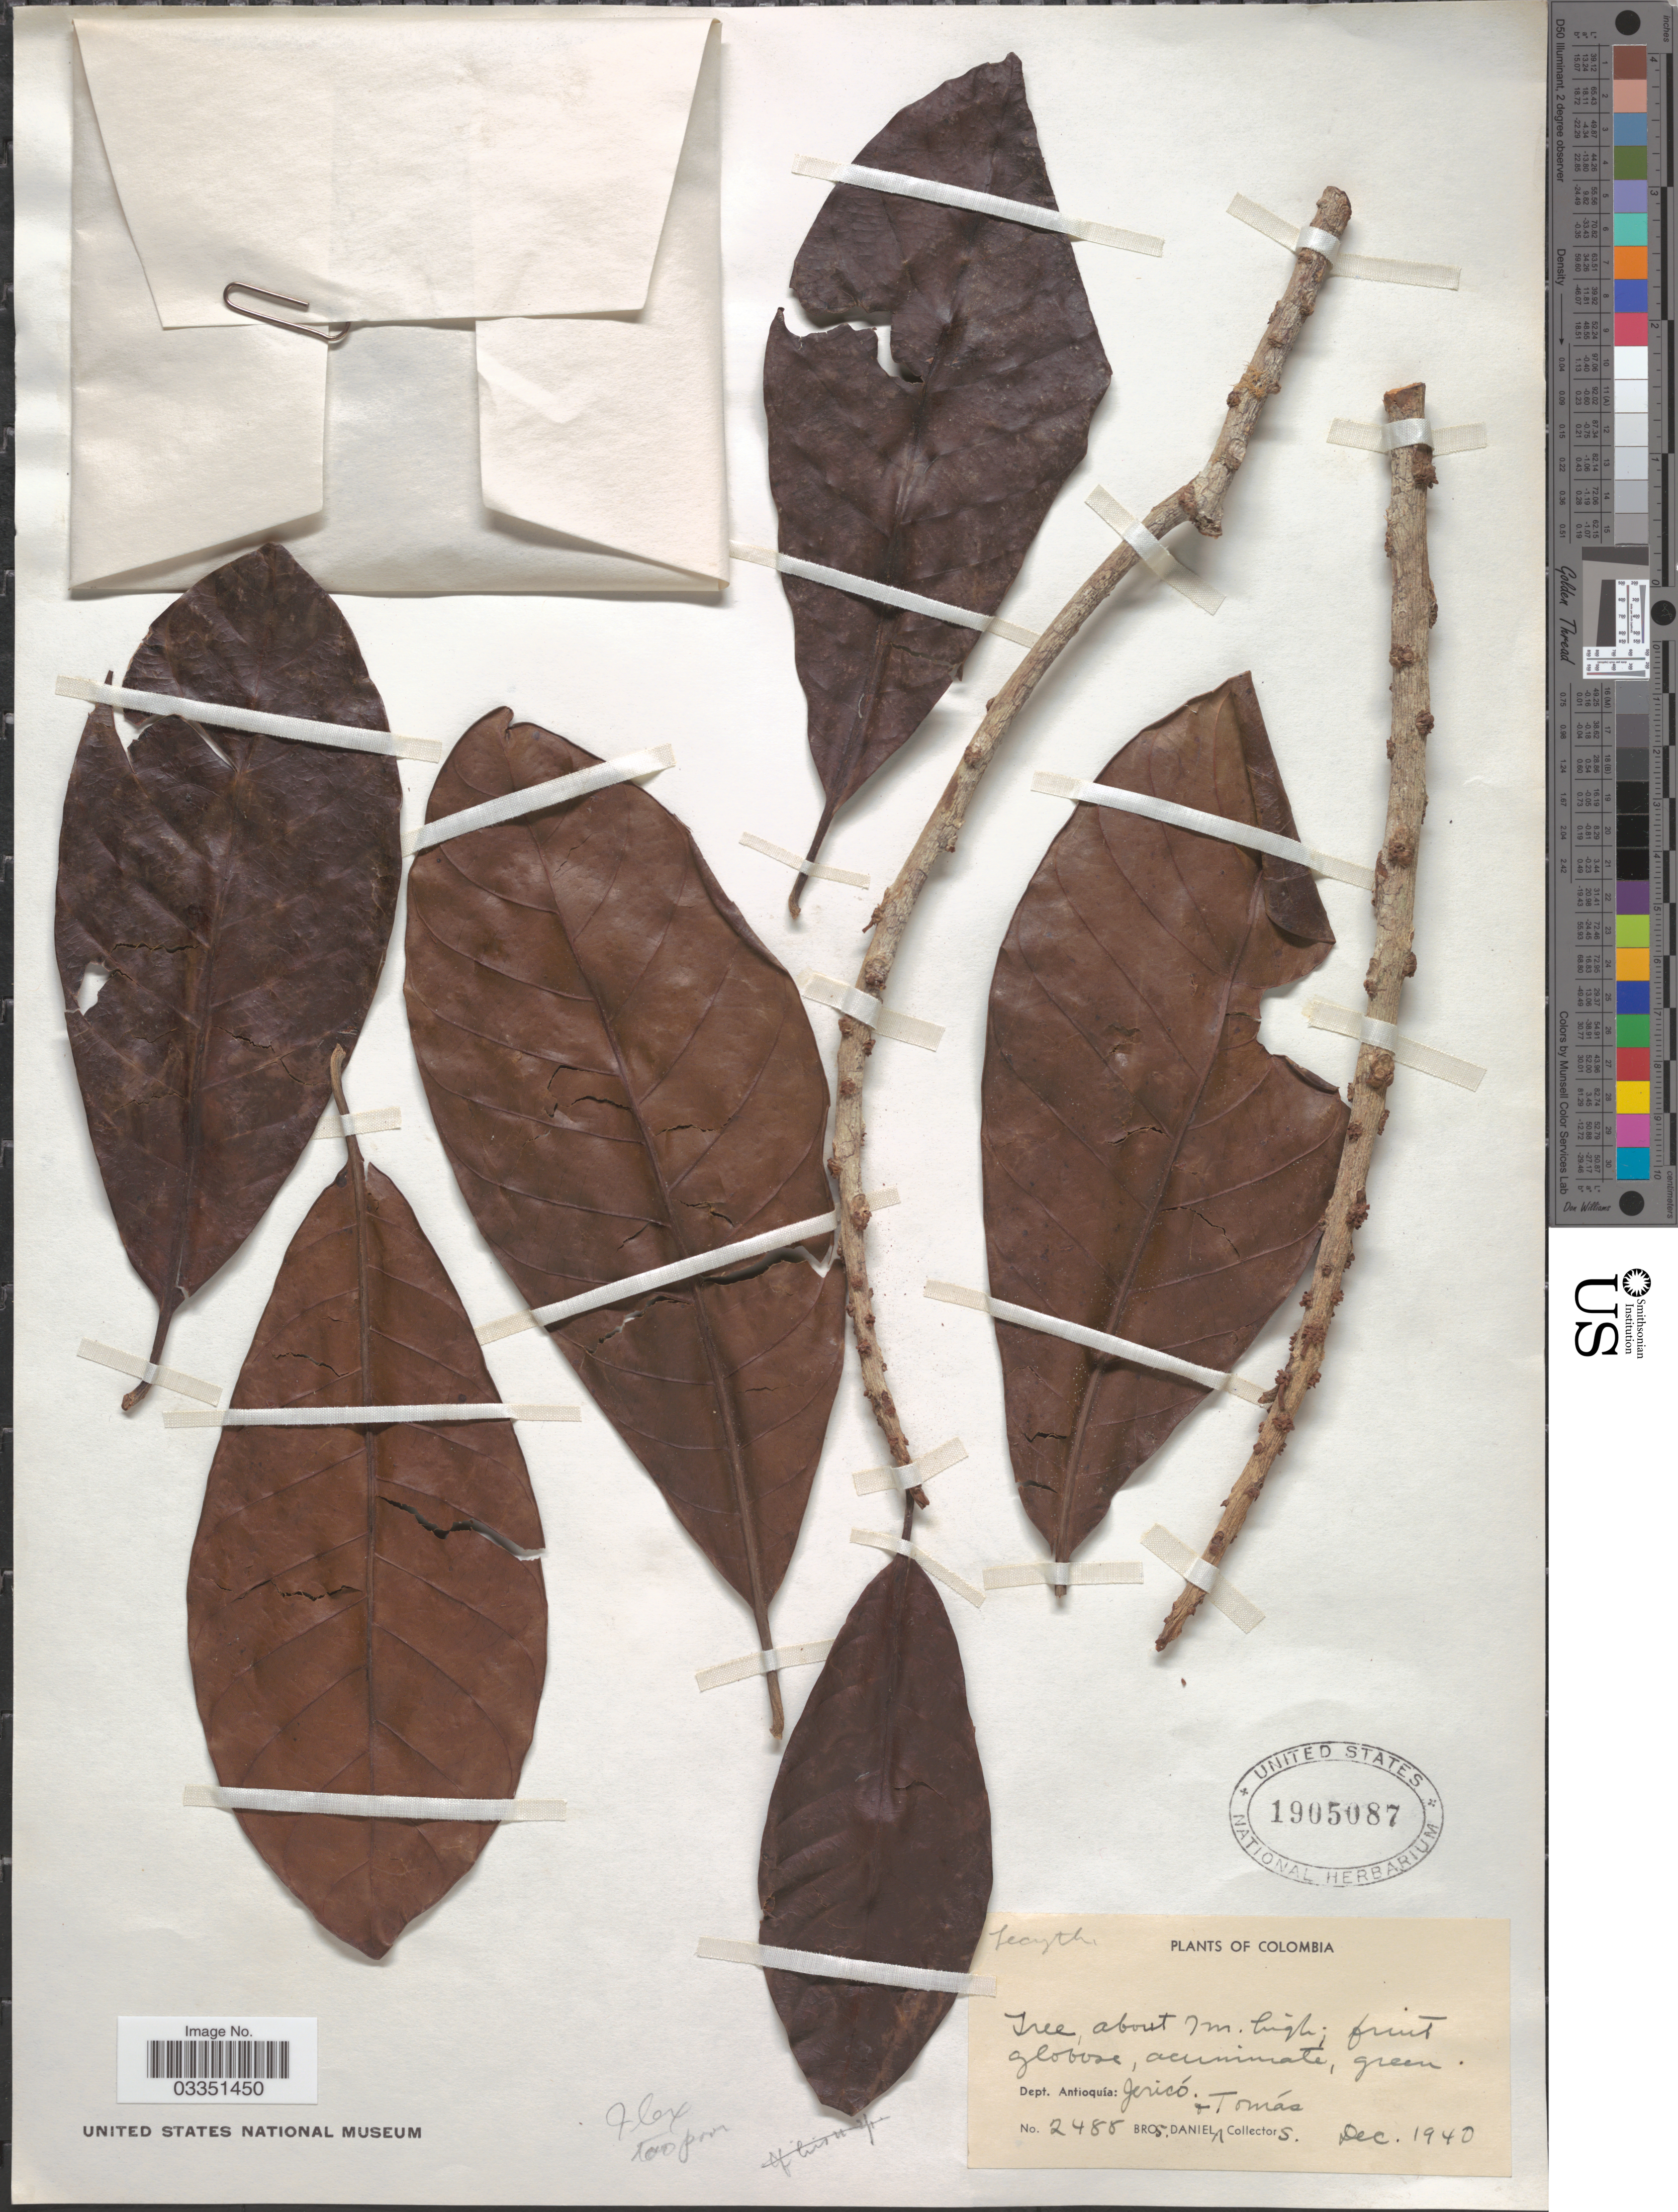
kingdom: Plantae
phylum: Tracheophyta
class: Magnoliopsida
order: Aquifoliales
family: Aquifoliaceae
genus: Ilex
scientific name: Ilex sp.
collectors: Bro. Daniel & B. Tomas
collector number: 2488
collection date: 1940-12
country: Colombia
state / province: Antioquia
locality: Dept. Antioquia: Jericó.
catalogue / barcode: US 1905087